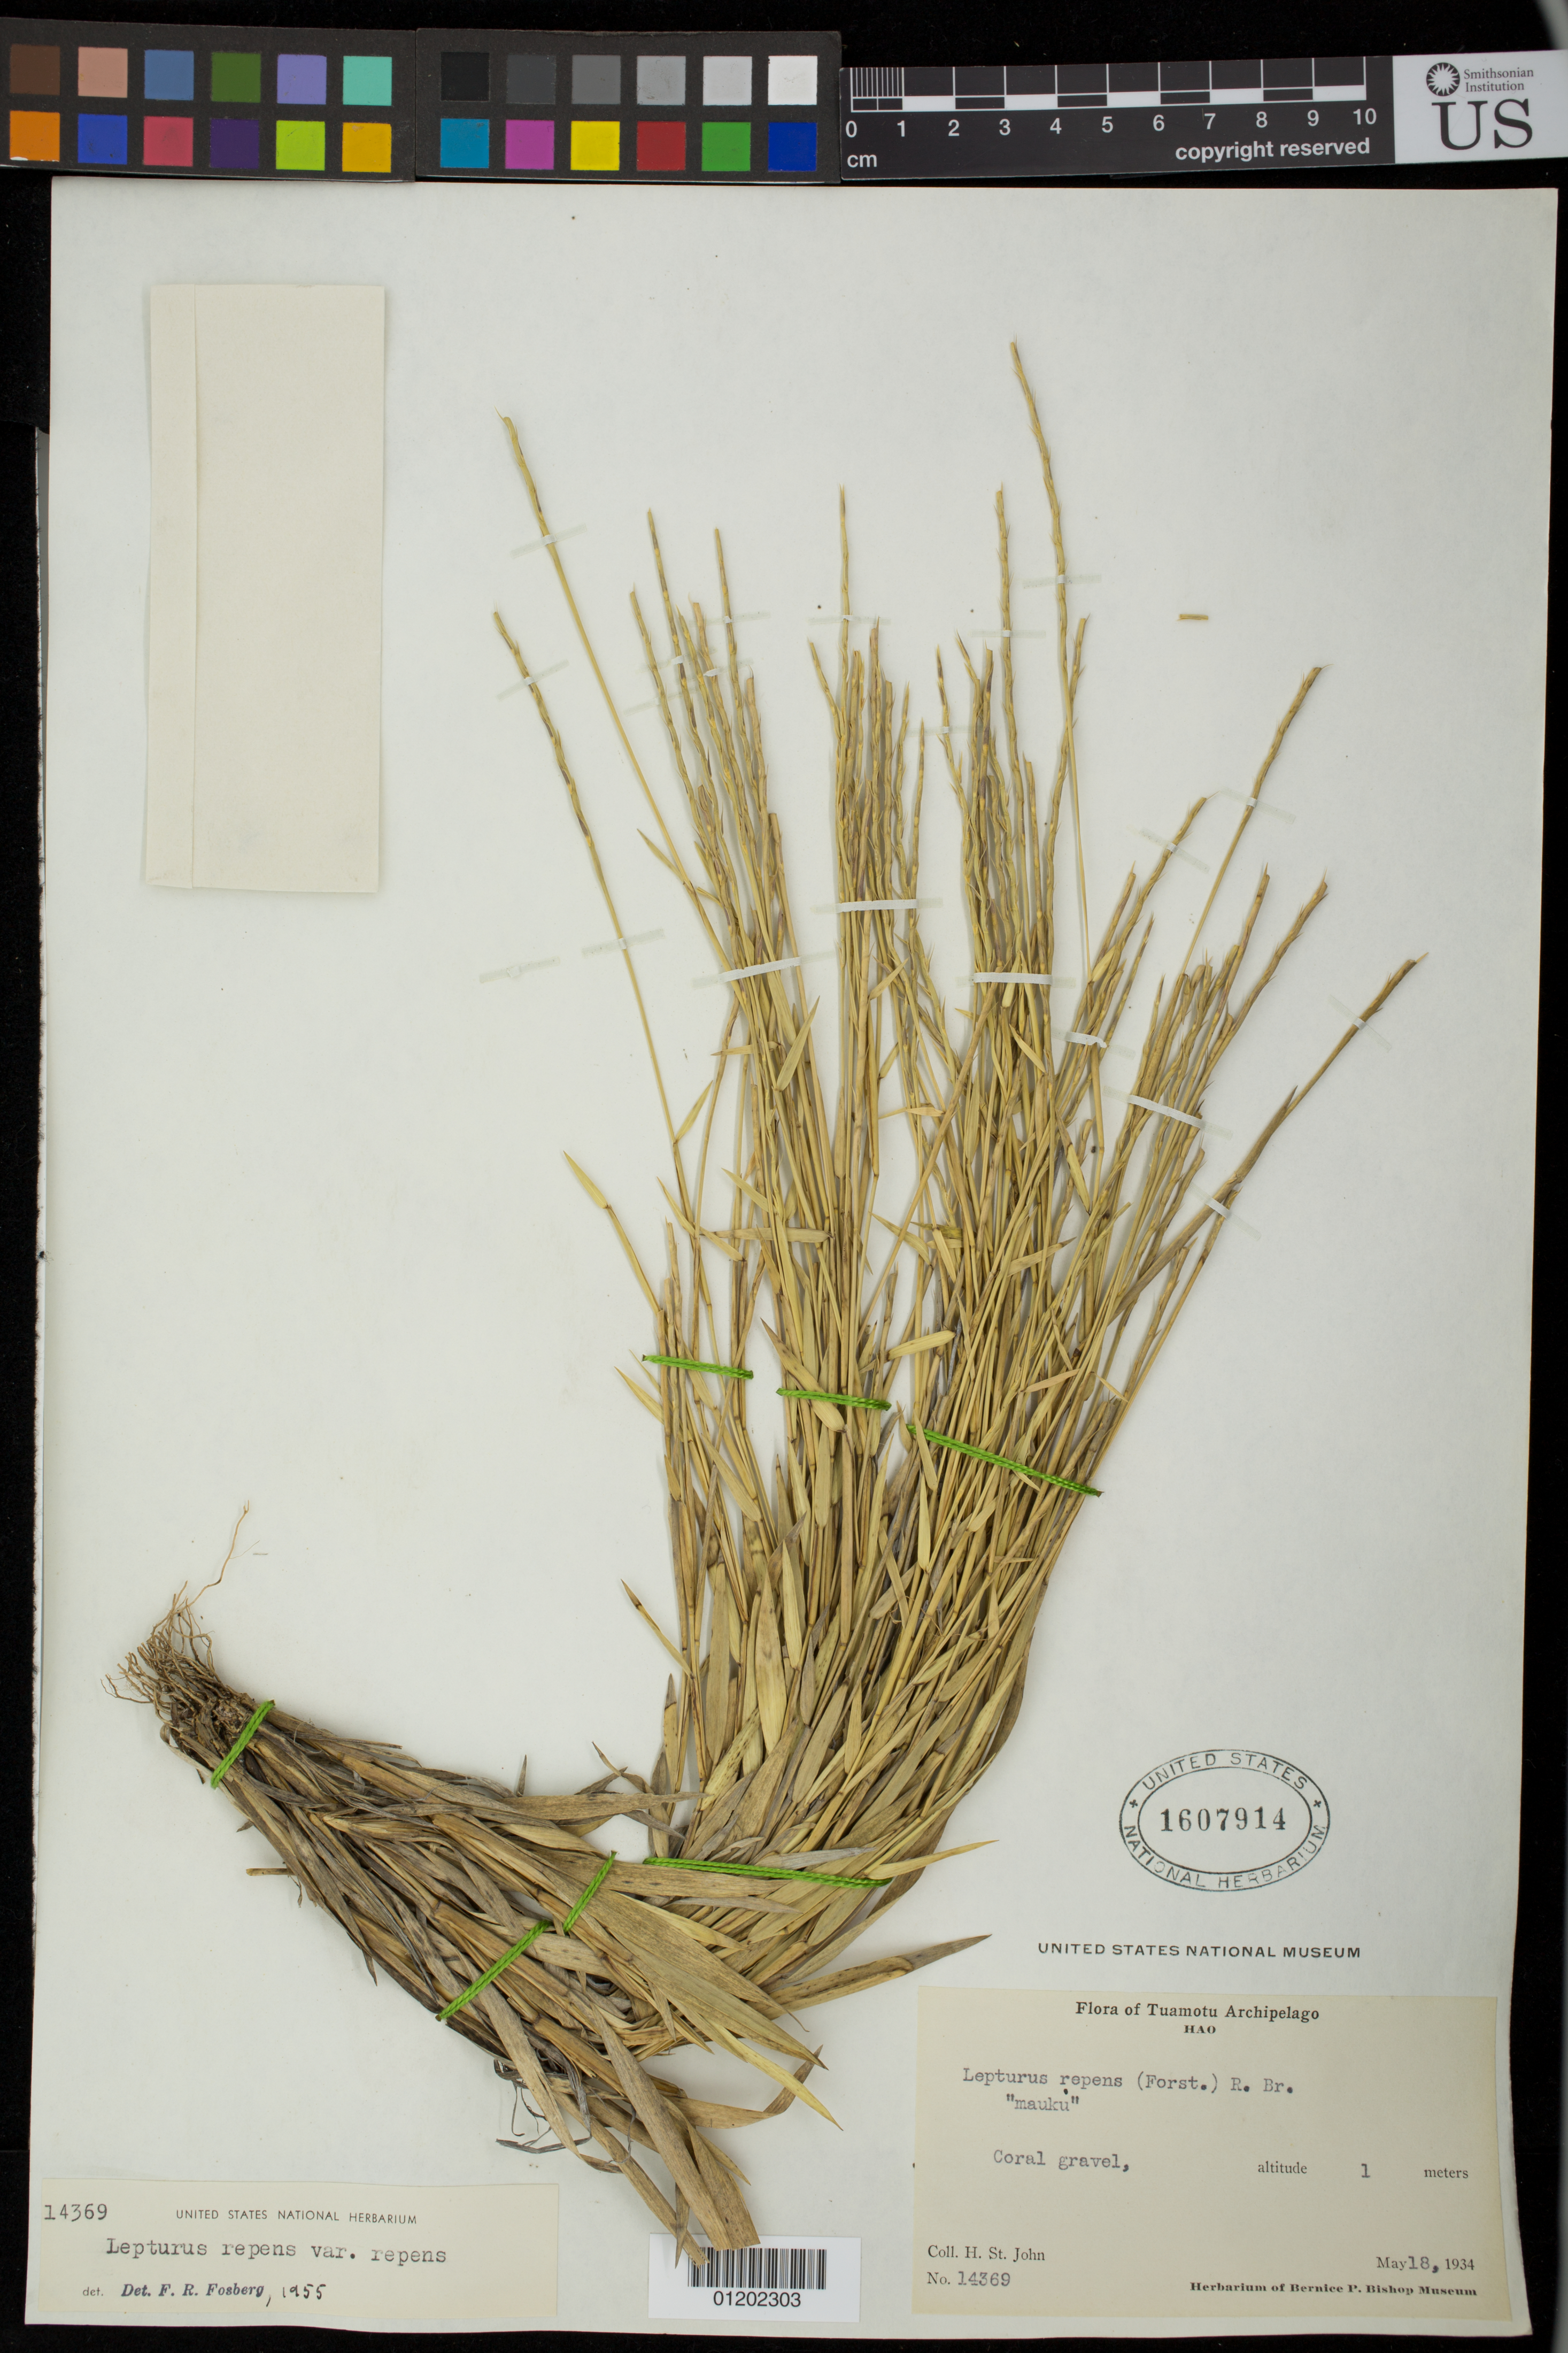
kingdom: Plantae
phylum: Tracheophyta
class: Liliopsida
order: Poales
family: Poaceae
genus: Lepturus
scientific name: Lepturus repens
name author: (J.R. Forst.) R. Br.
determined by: Fosberg, F. R.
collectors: H. St. John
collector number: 14369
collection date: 1934-05-18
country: French Polynesia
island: Hao Atoll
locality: Hao Islet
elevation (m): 1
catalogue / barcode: US 1607914